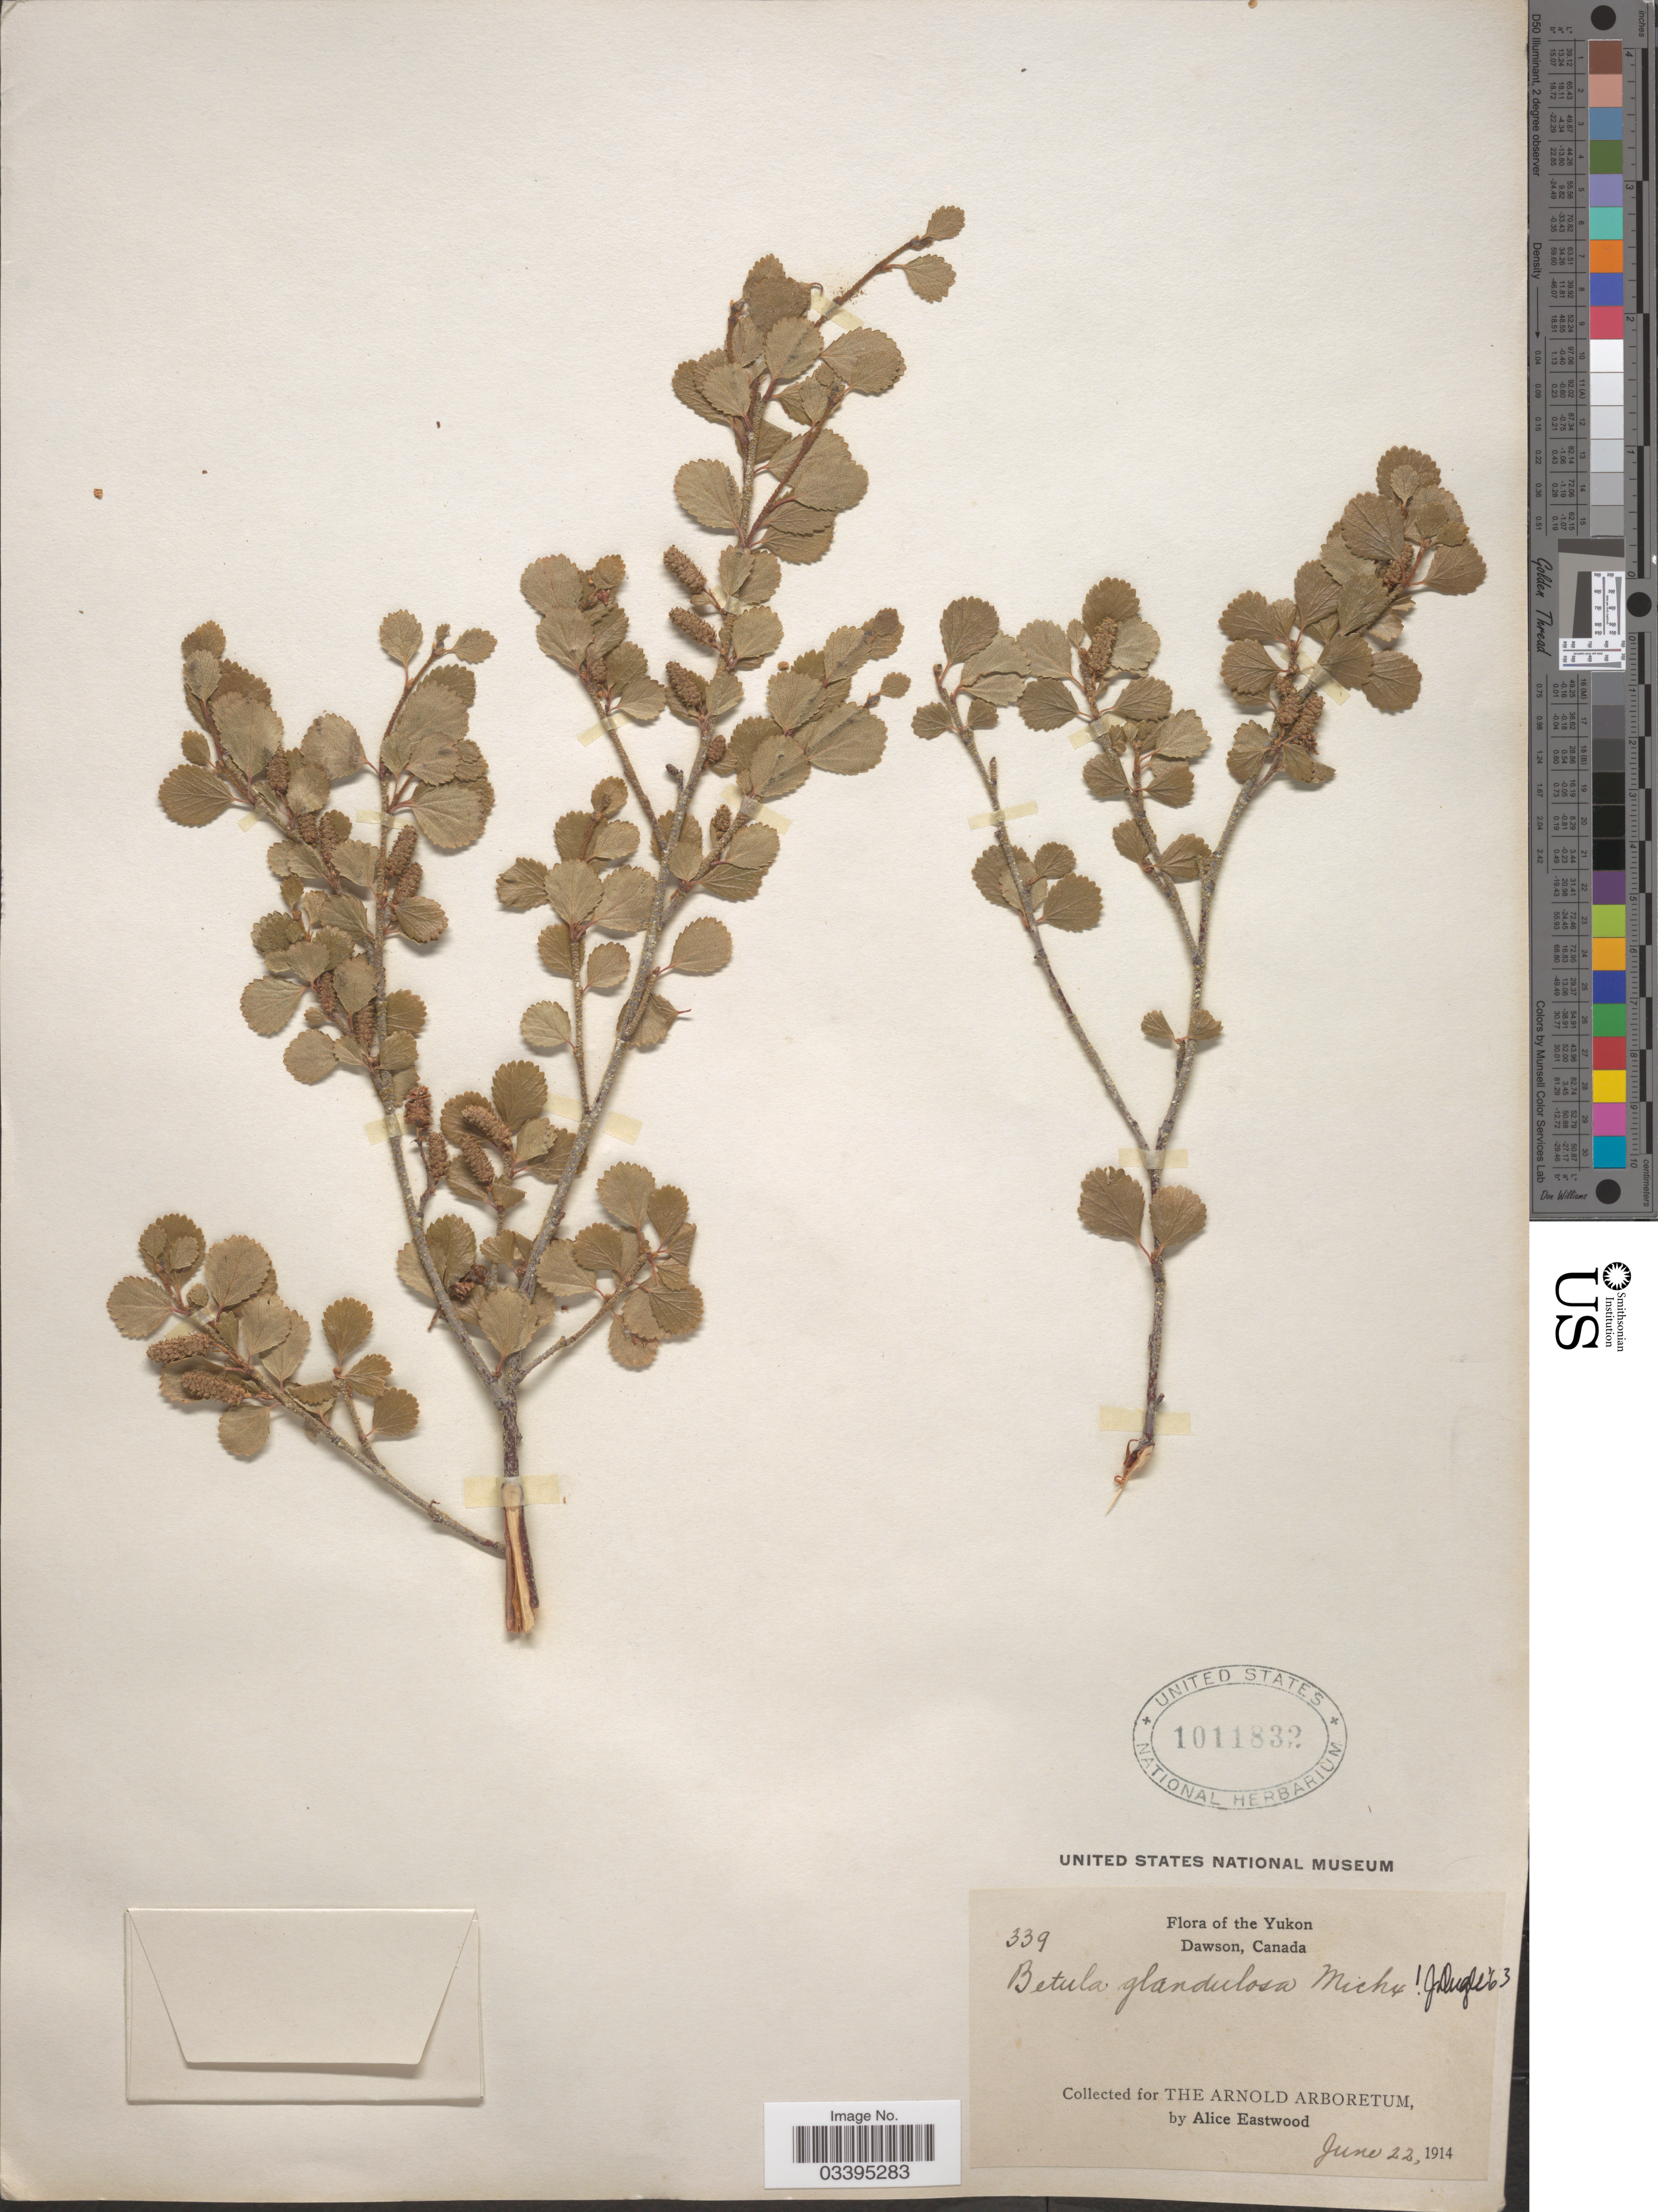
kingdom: Plantae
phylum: Tracheophyta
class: Magnoliopsida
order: Fagales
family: Betulaceae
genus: Betula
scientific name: Betula glandulosa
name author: Michx.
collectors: A. Eastwood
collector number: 339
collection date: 1914-06-22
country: Canada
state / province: Yukon Territory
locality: The Yukon. Dawson.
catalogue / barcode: US 1011832